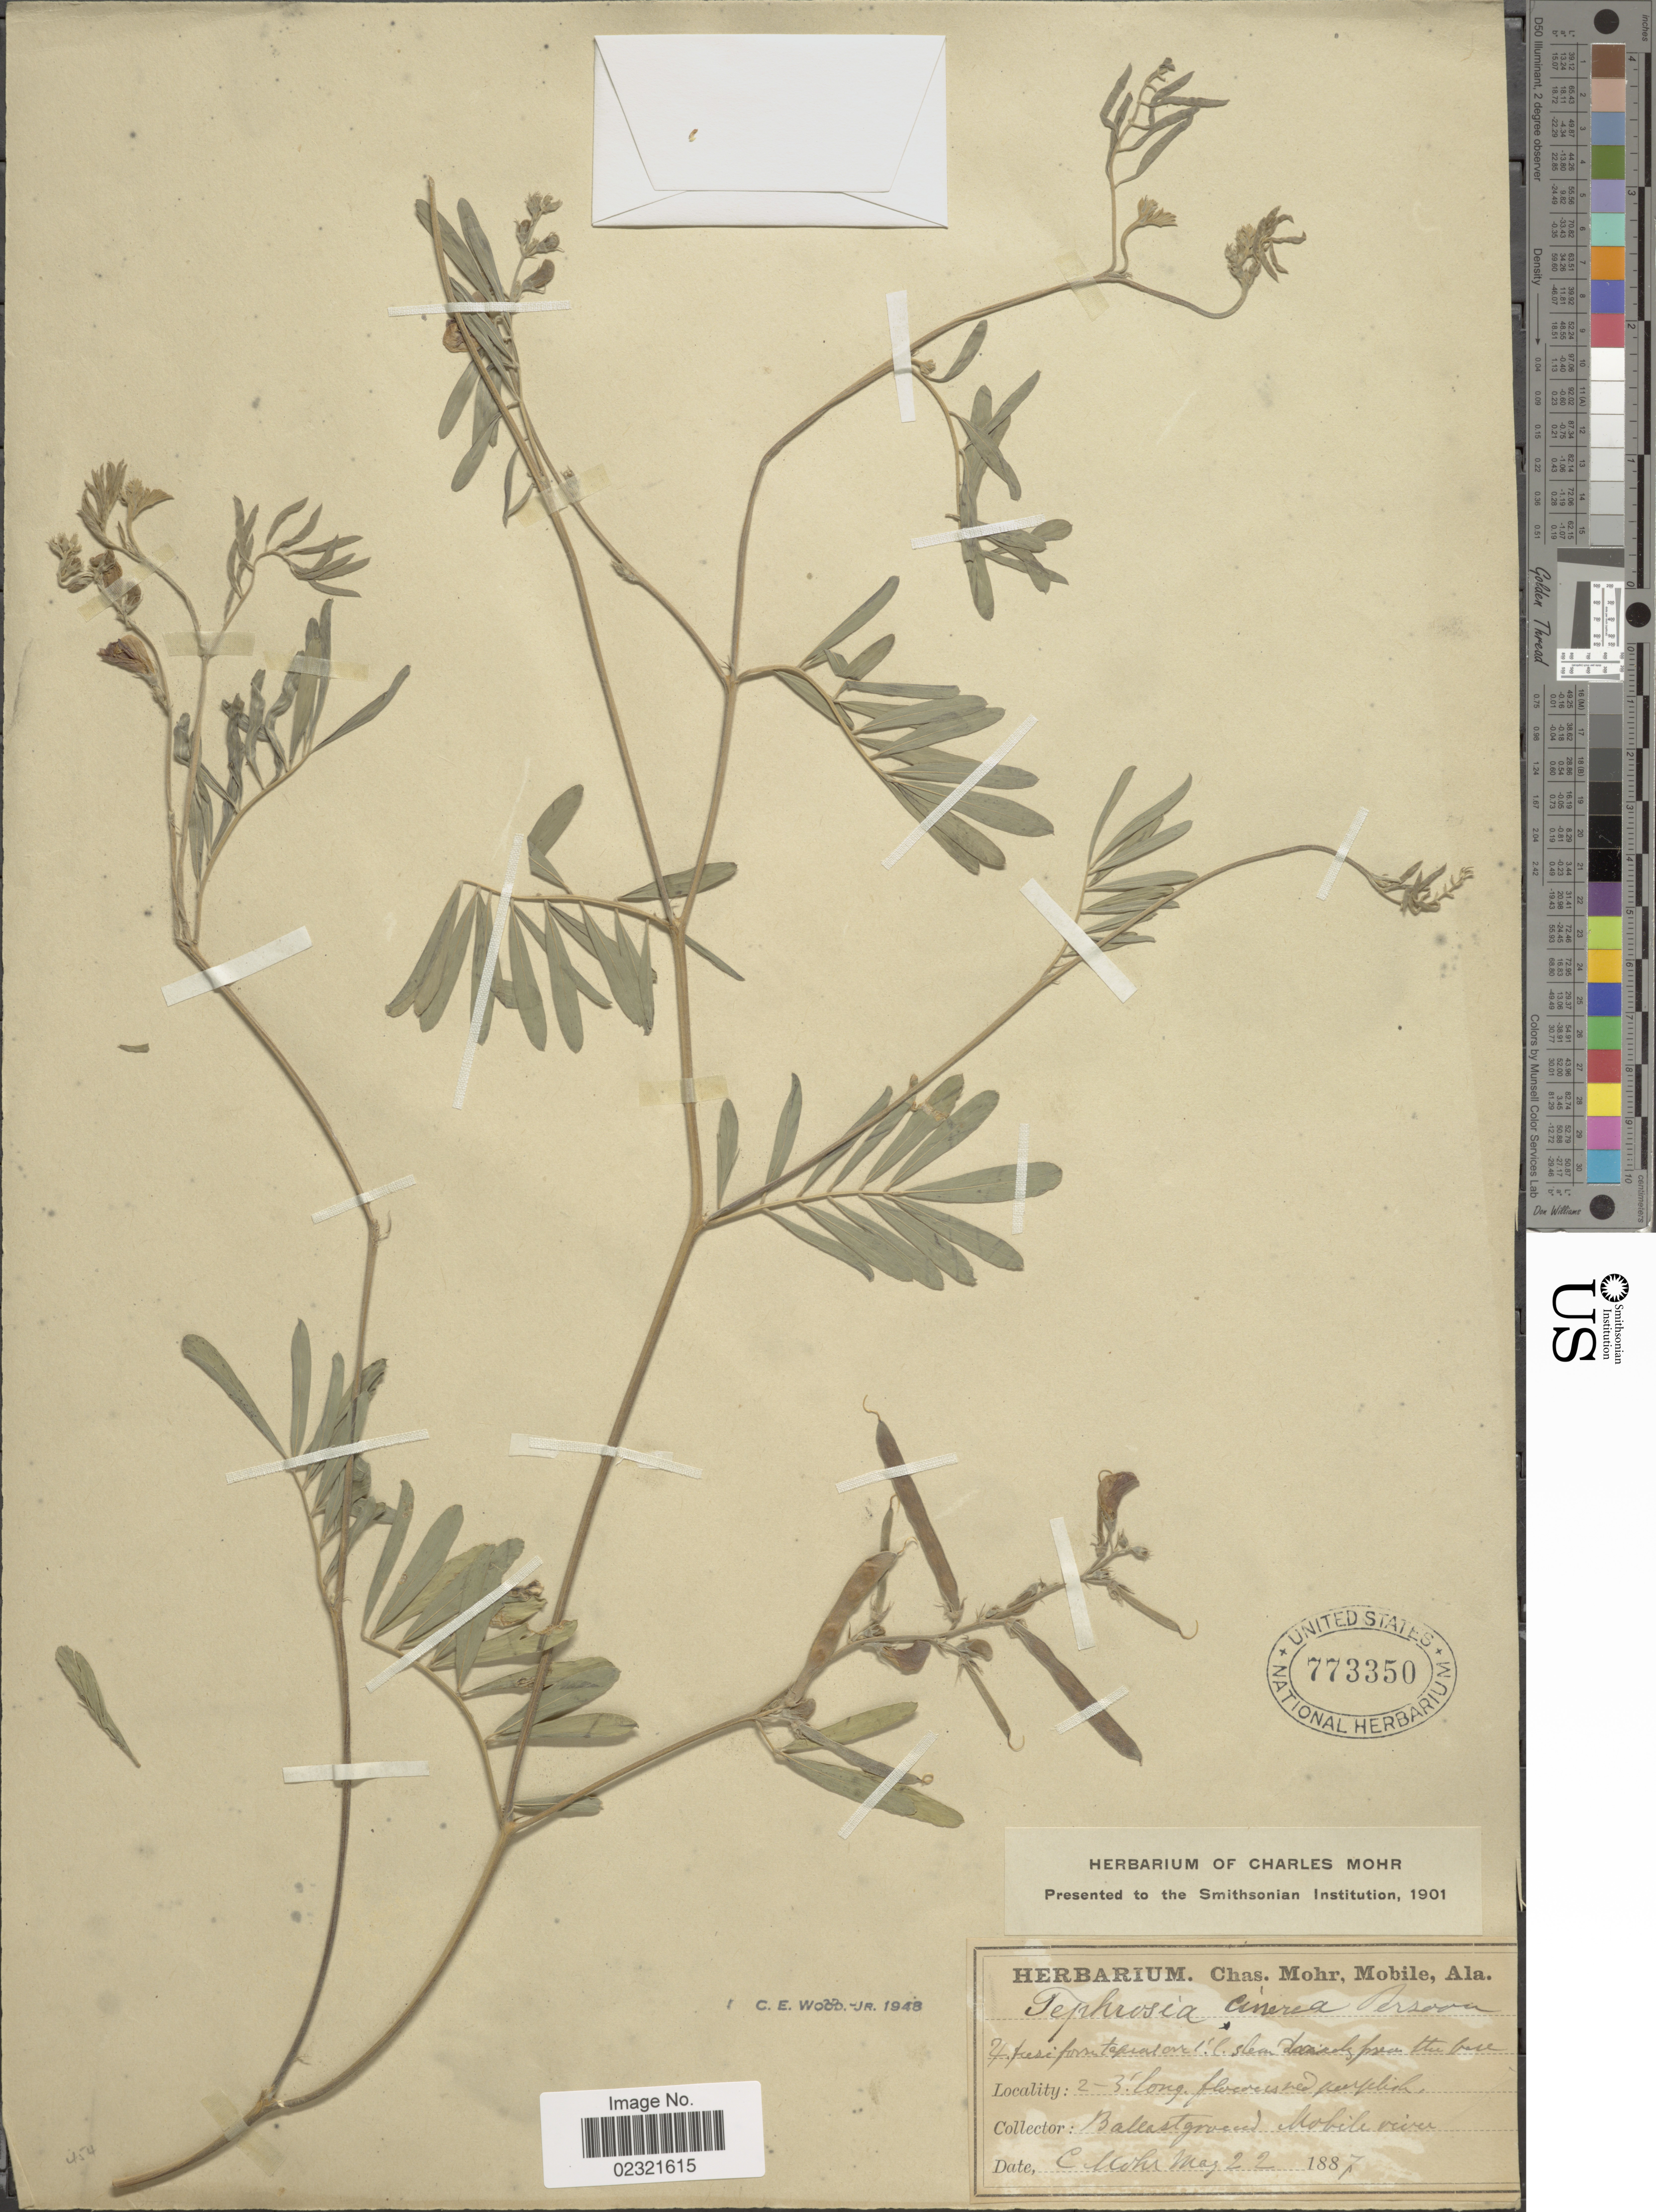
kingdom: Plantae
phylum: Tracheophyta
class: Magnoliopsida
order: Fabales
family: Fabaceae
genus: Tephrosia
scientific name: Tephrosia cinerea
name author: (L.) Pers.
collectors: C. T. Mohr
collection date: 1887-05-22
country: United States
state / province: Alabama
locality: Ballast ground Mobile rivier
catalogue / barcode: US 773350